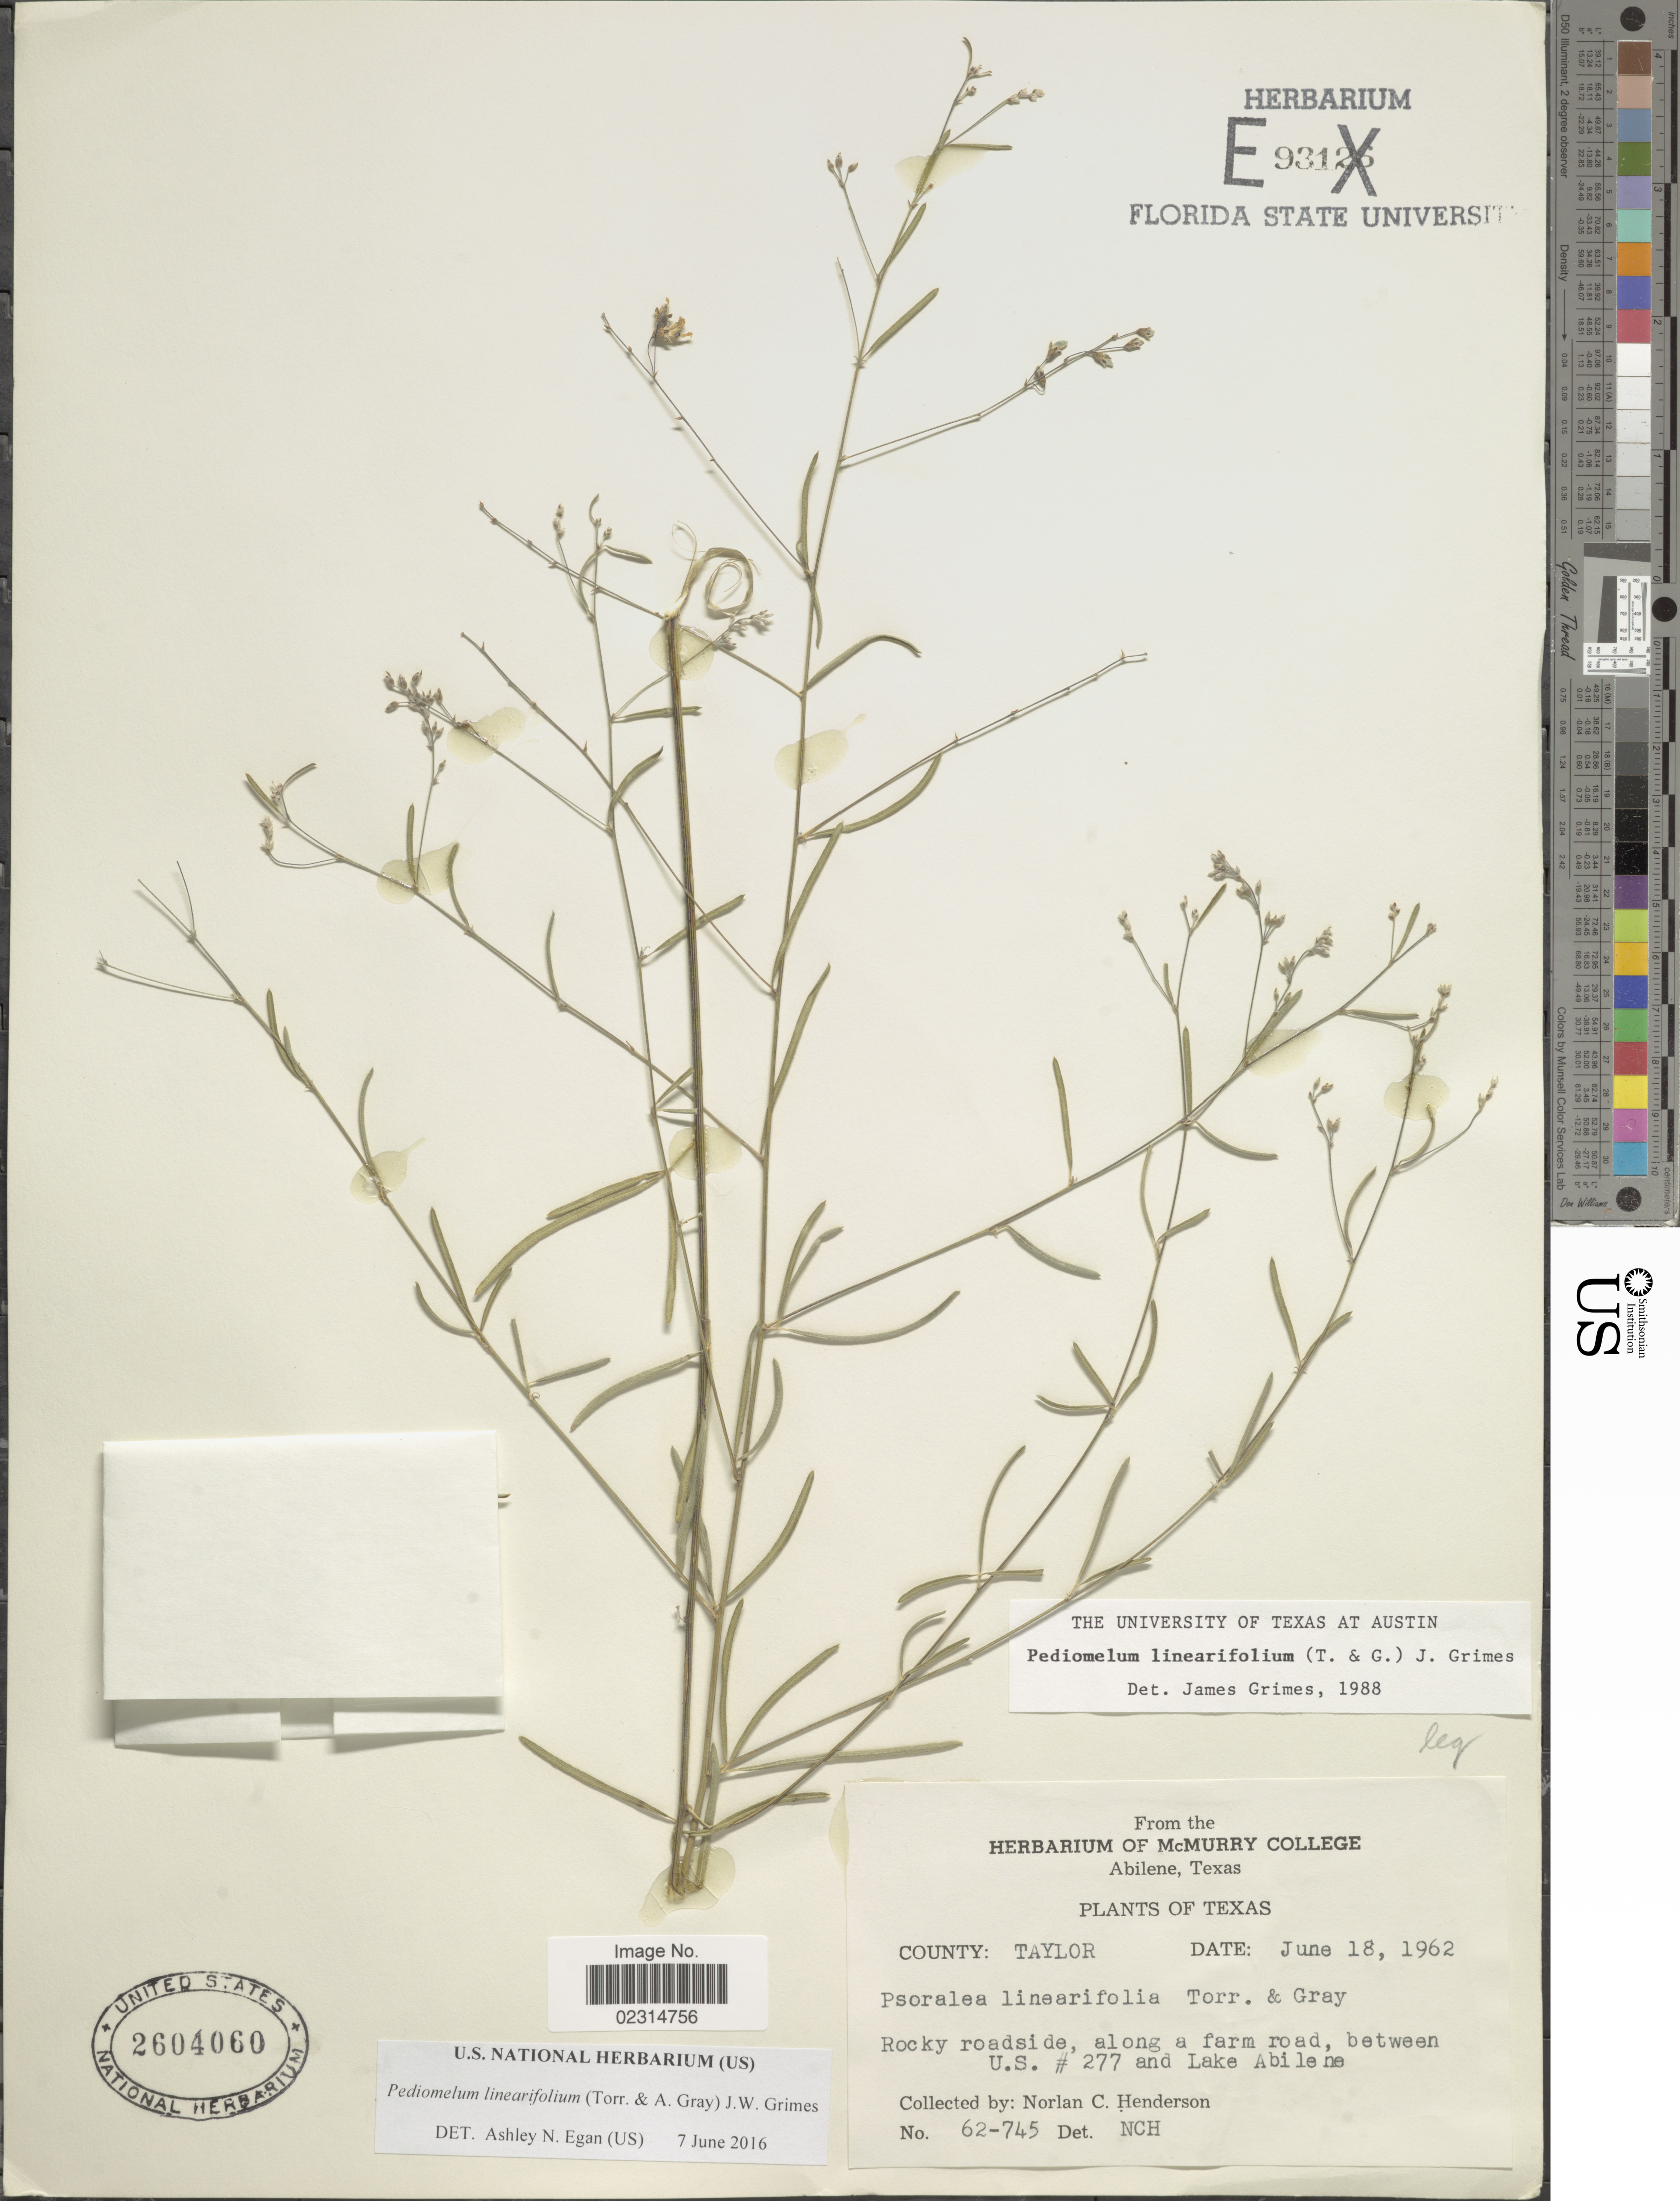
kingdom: Plantae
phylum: Tracheophyta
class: Magnoliopsida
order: Fabales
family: Fabaceae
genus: Pediomelum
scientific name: Pediomelum linearifolium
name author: (Torr. & A. Gray) J.W. Grimes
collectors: N. C. Henderson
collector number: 62-745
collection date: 1962-06-18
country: United States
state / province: Texas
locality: Taylor, Rocky roadside, along a farm road, between U.S. # 277 and Lake Abilene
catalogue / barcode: US 2604060